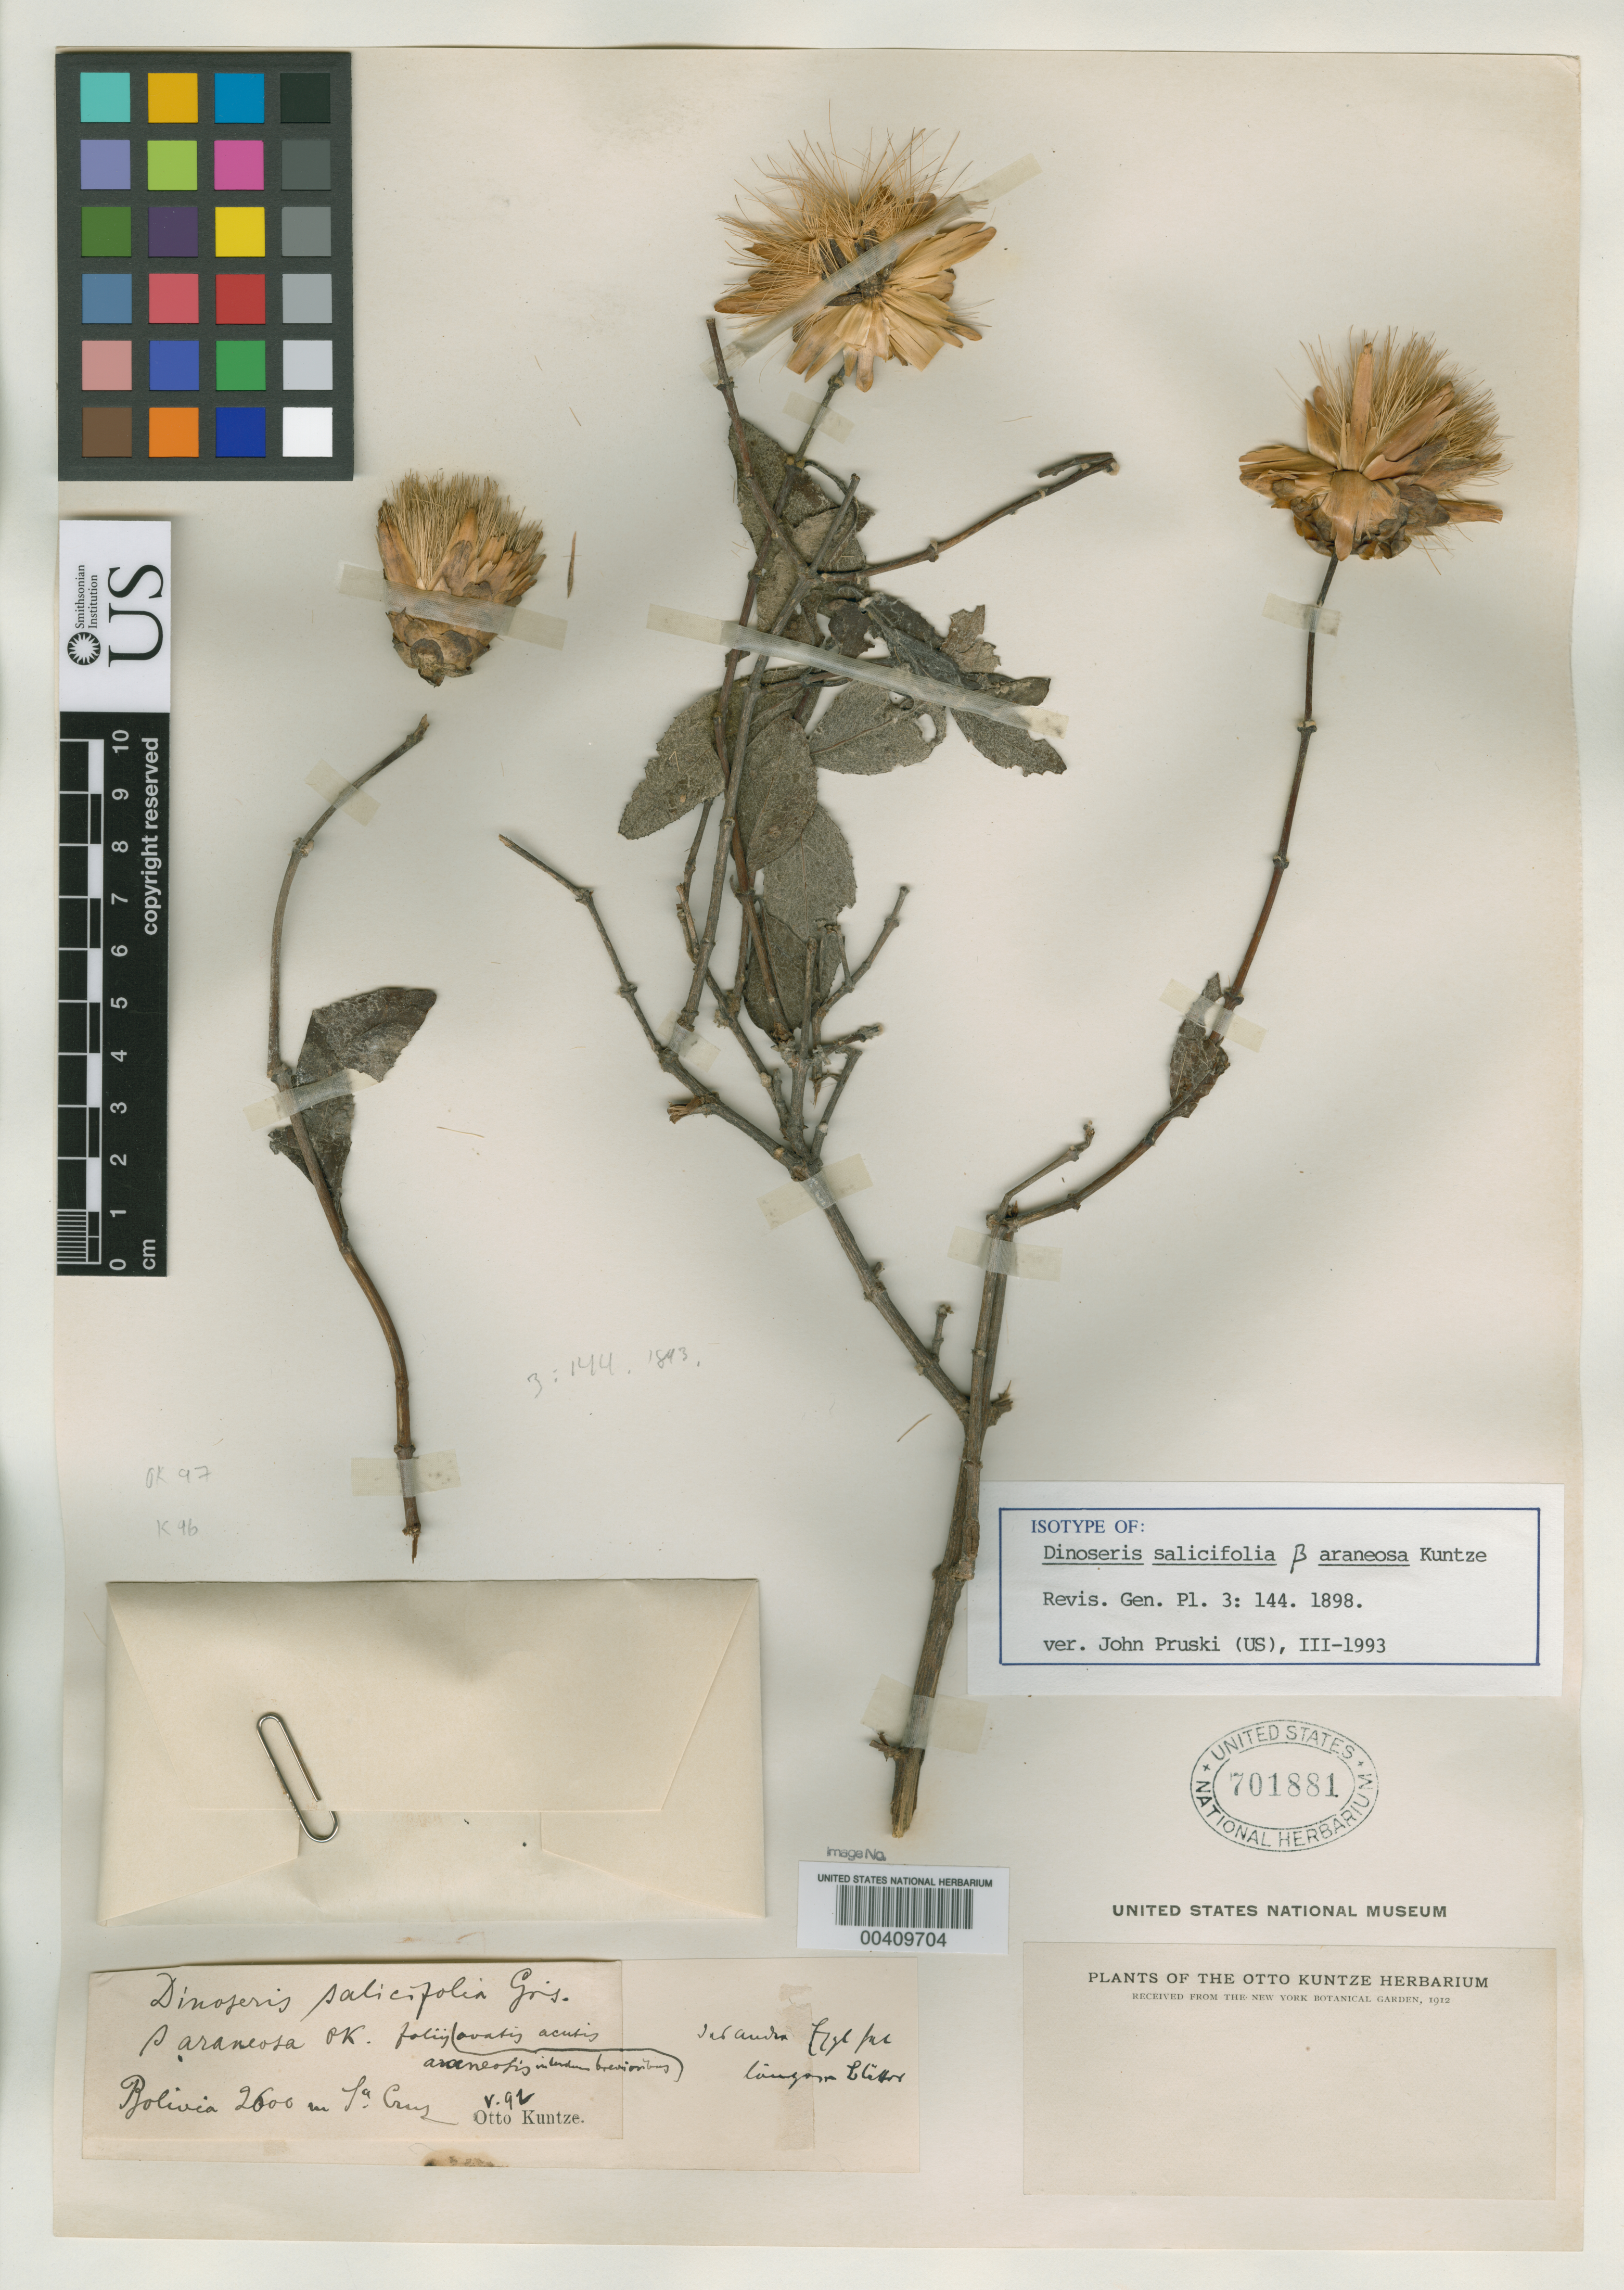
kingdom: Plantae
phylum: Tracheophyta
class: Magnoliopsida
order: Asterales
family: Asteraceae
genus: Dinoseris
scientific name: Dinoseris salicifolia var. araneosa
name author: Kuntze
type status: Possible Isotype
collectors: C.E.O. Kuntze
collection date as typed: May 1892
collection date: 1892-05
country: Bolivia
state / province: Santa Cruz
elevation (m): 2600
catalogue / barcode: US 701881